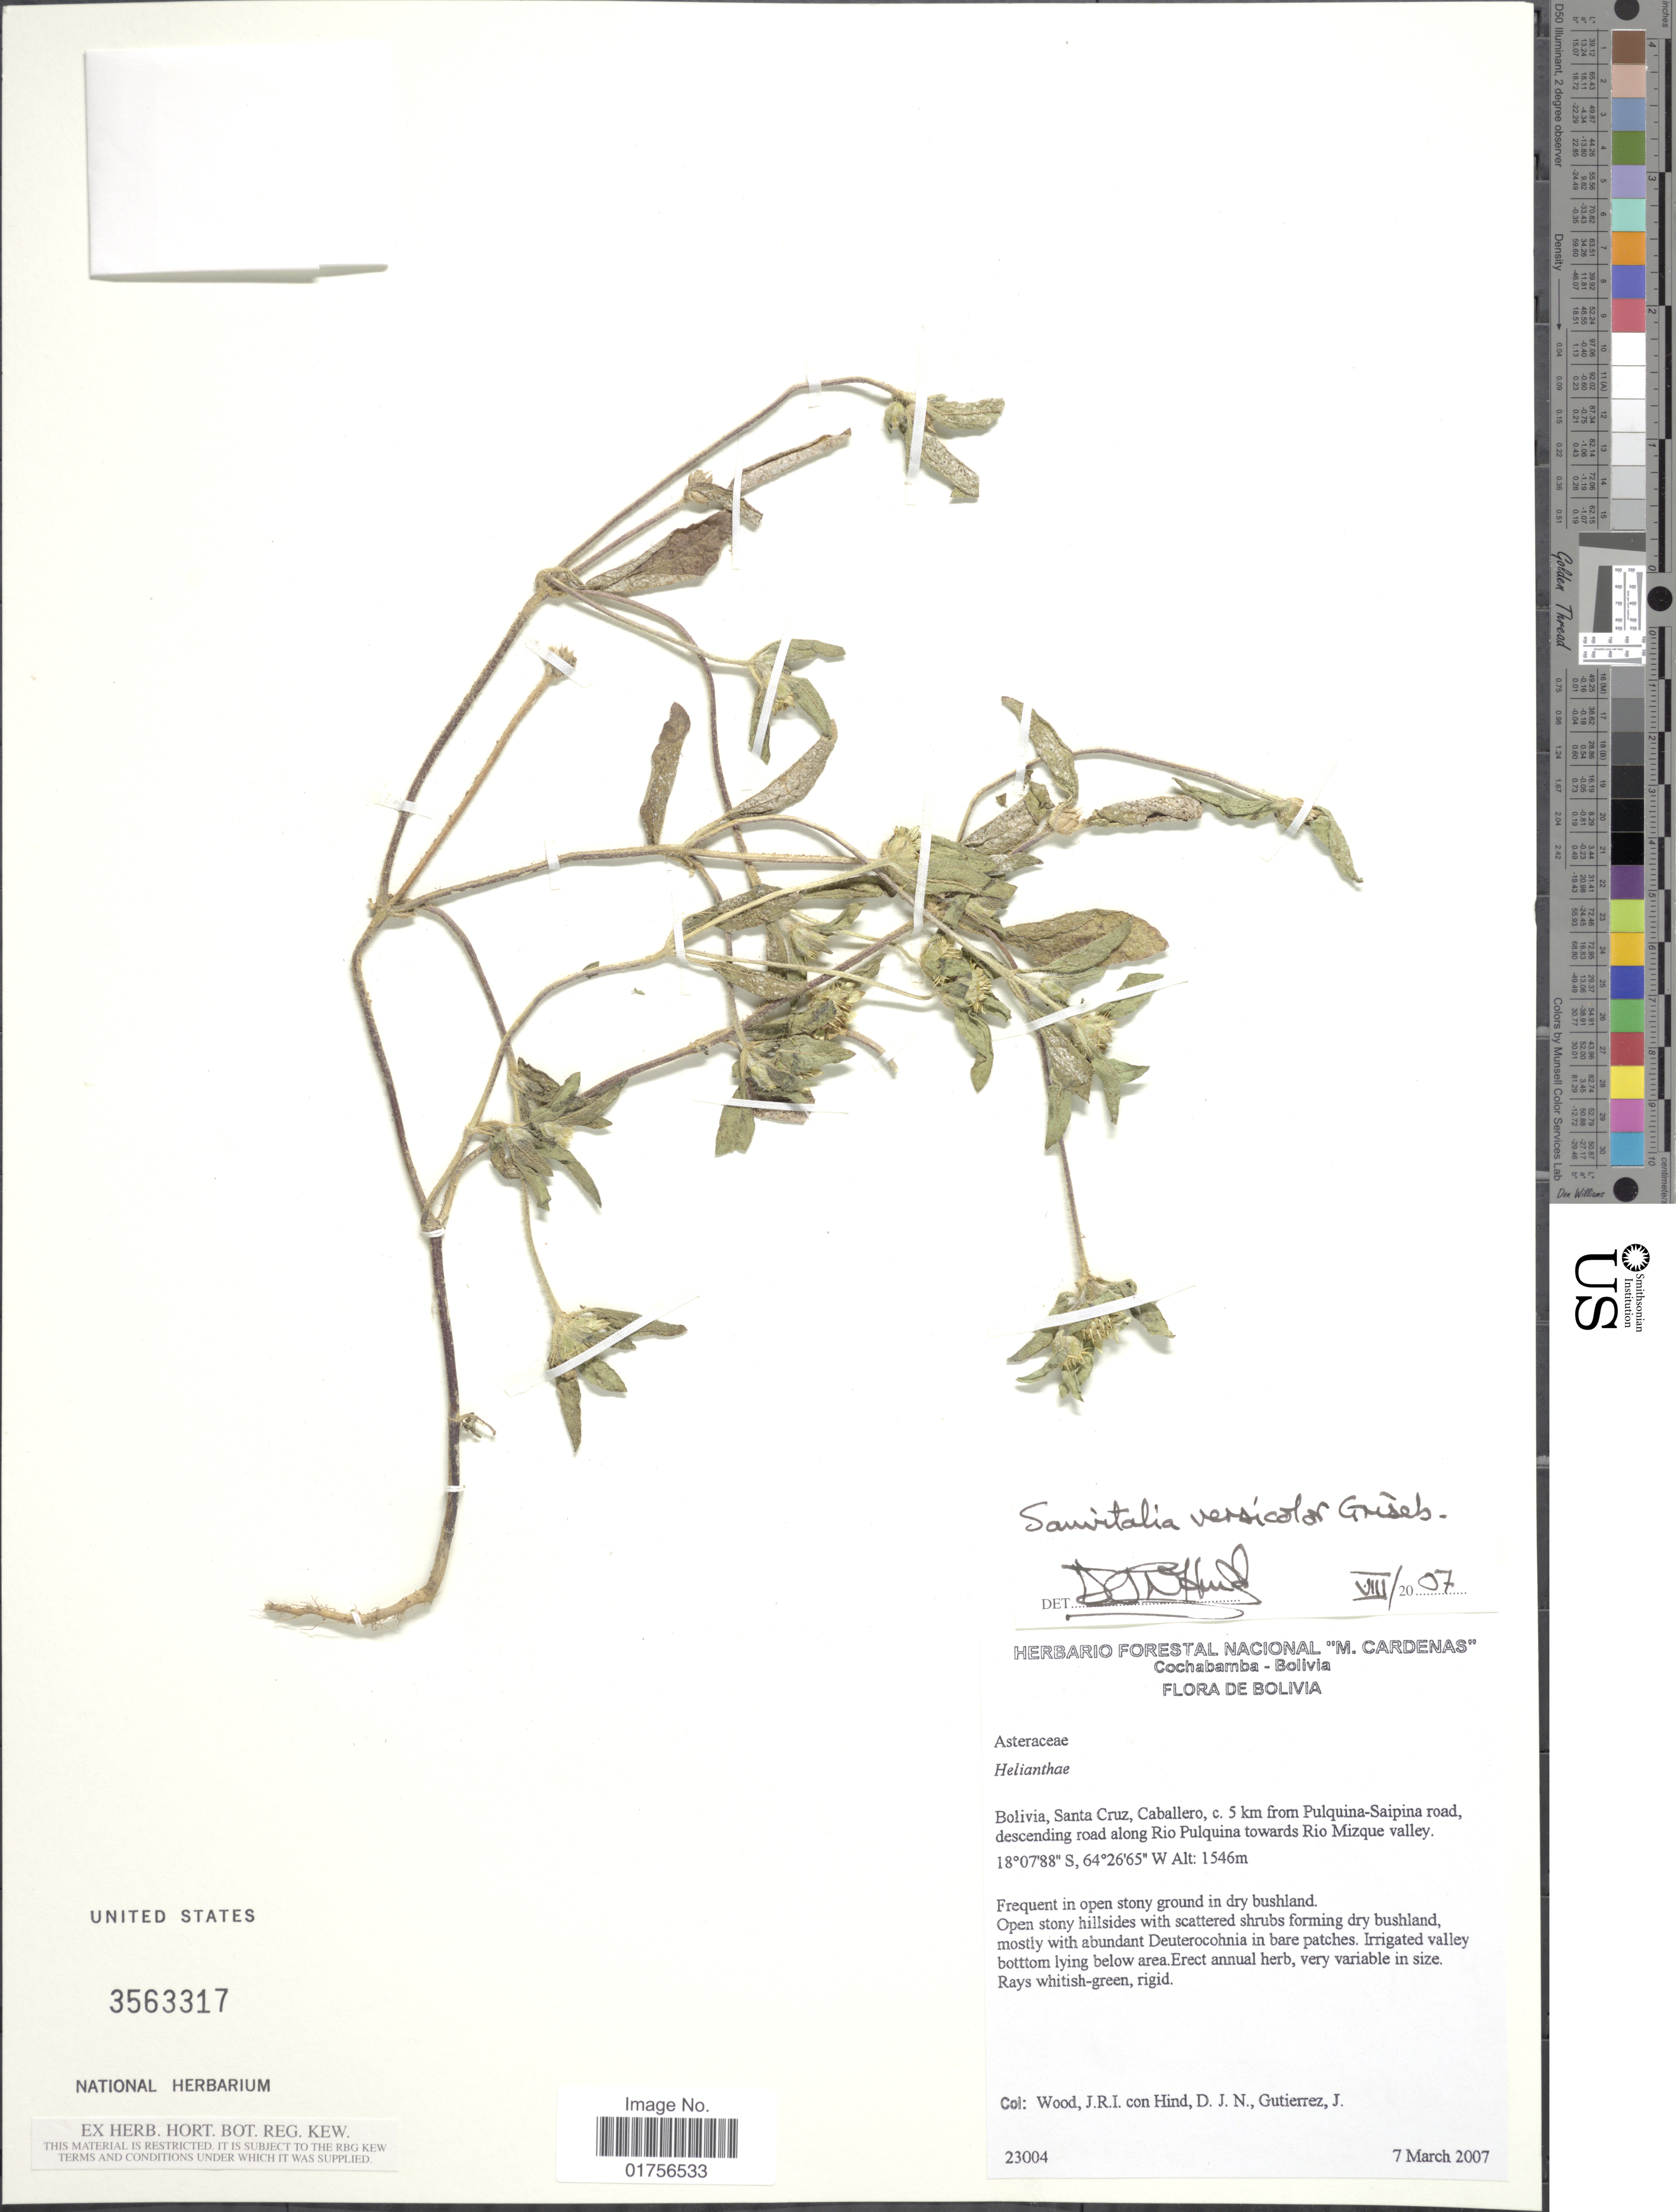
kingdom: Plantae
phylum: Tracheophyta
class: Magnoliopsida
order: Asterales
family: Asteraceae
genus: Sanvitalia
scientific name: Sanvitalia versicolor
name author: Griseb.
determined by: Skibicki, Samuel V.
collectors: J. R. I. Wood, D. J. N. Hind & J. Guttiérez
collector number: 23004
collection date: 2007-03-07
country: Bolivia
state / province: Santa Cruz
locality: Santa Cruz, Caballero, 5 km from Pulquina-Saipina road, descending road along Rio Pulquina towards Rio Mizque valley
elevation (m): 1546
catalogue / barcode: US 3563317